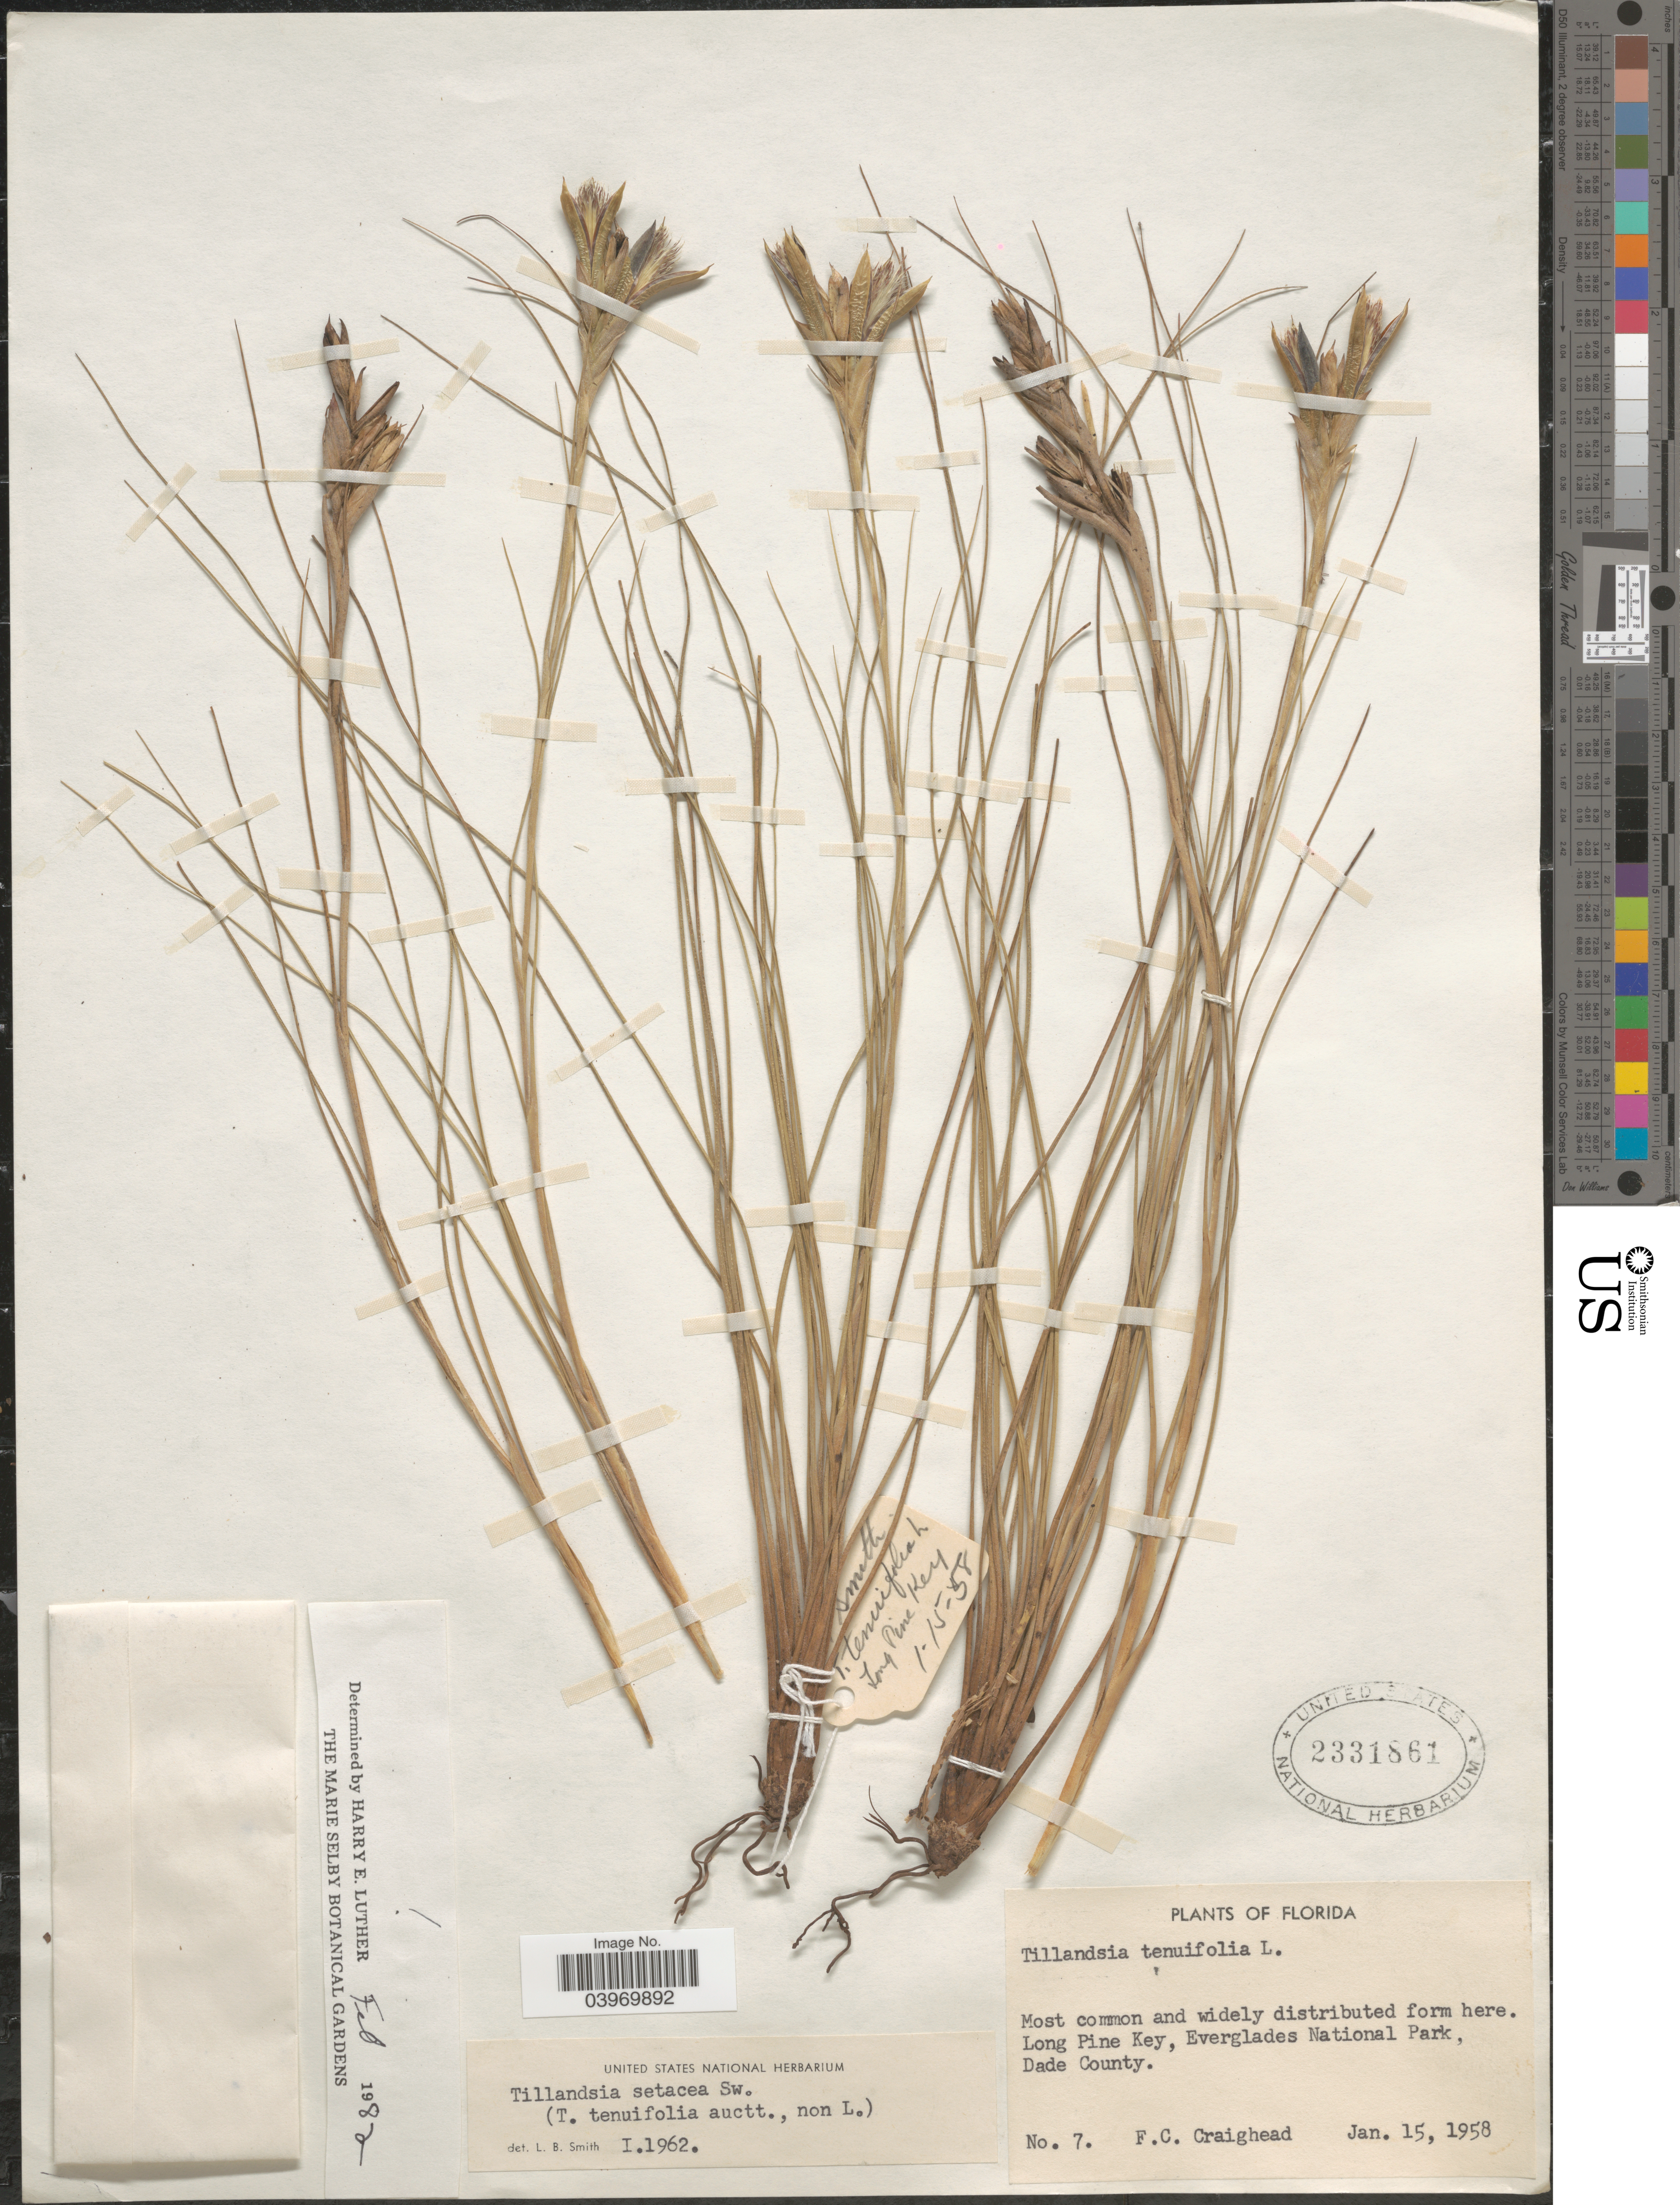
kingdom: Plantae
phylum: Tracheophyta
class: Liliopsida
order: Poales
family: Bromeliaceae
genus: Tillandsia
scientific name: Tillandsia setacea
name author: Sw.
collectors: F. Craighead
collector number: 7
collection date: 1958-01-15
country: United States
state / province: Florida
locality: Long Pine Key, Everglades National Park, Dade County.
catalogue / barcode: US 2331861